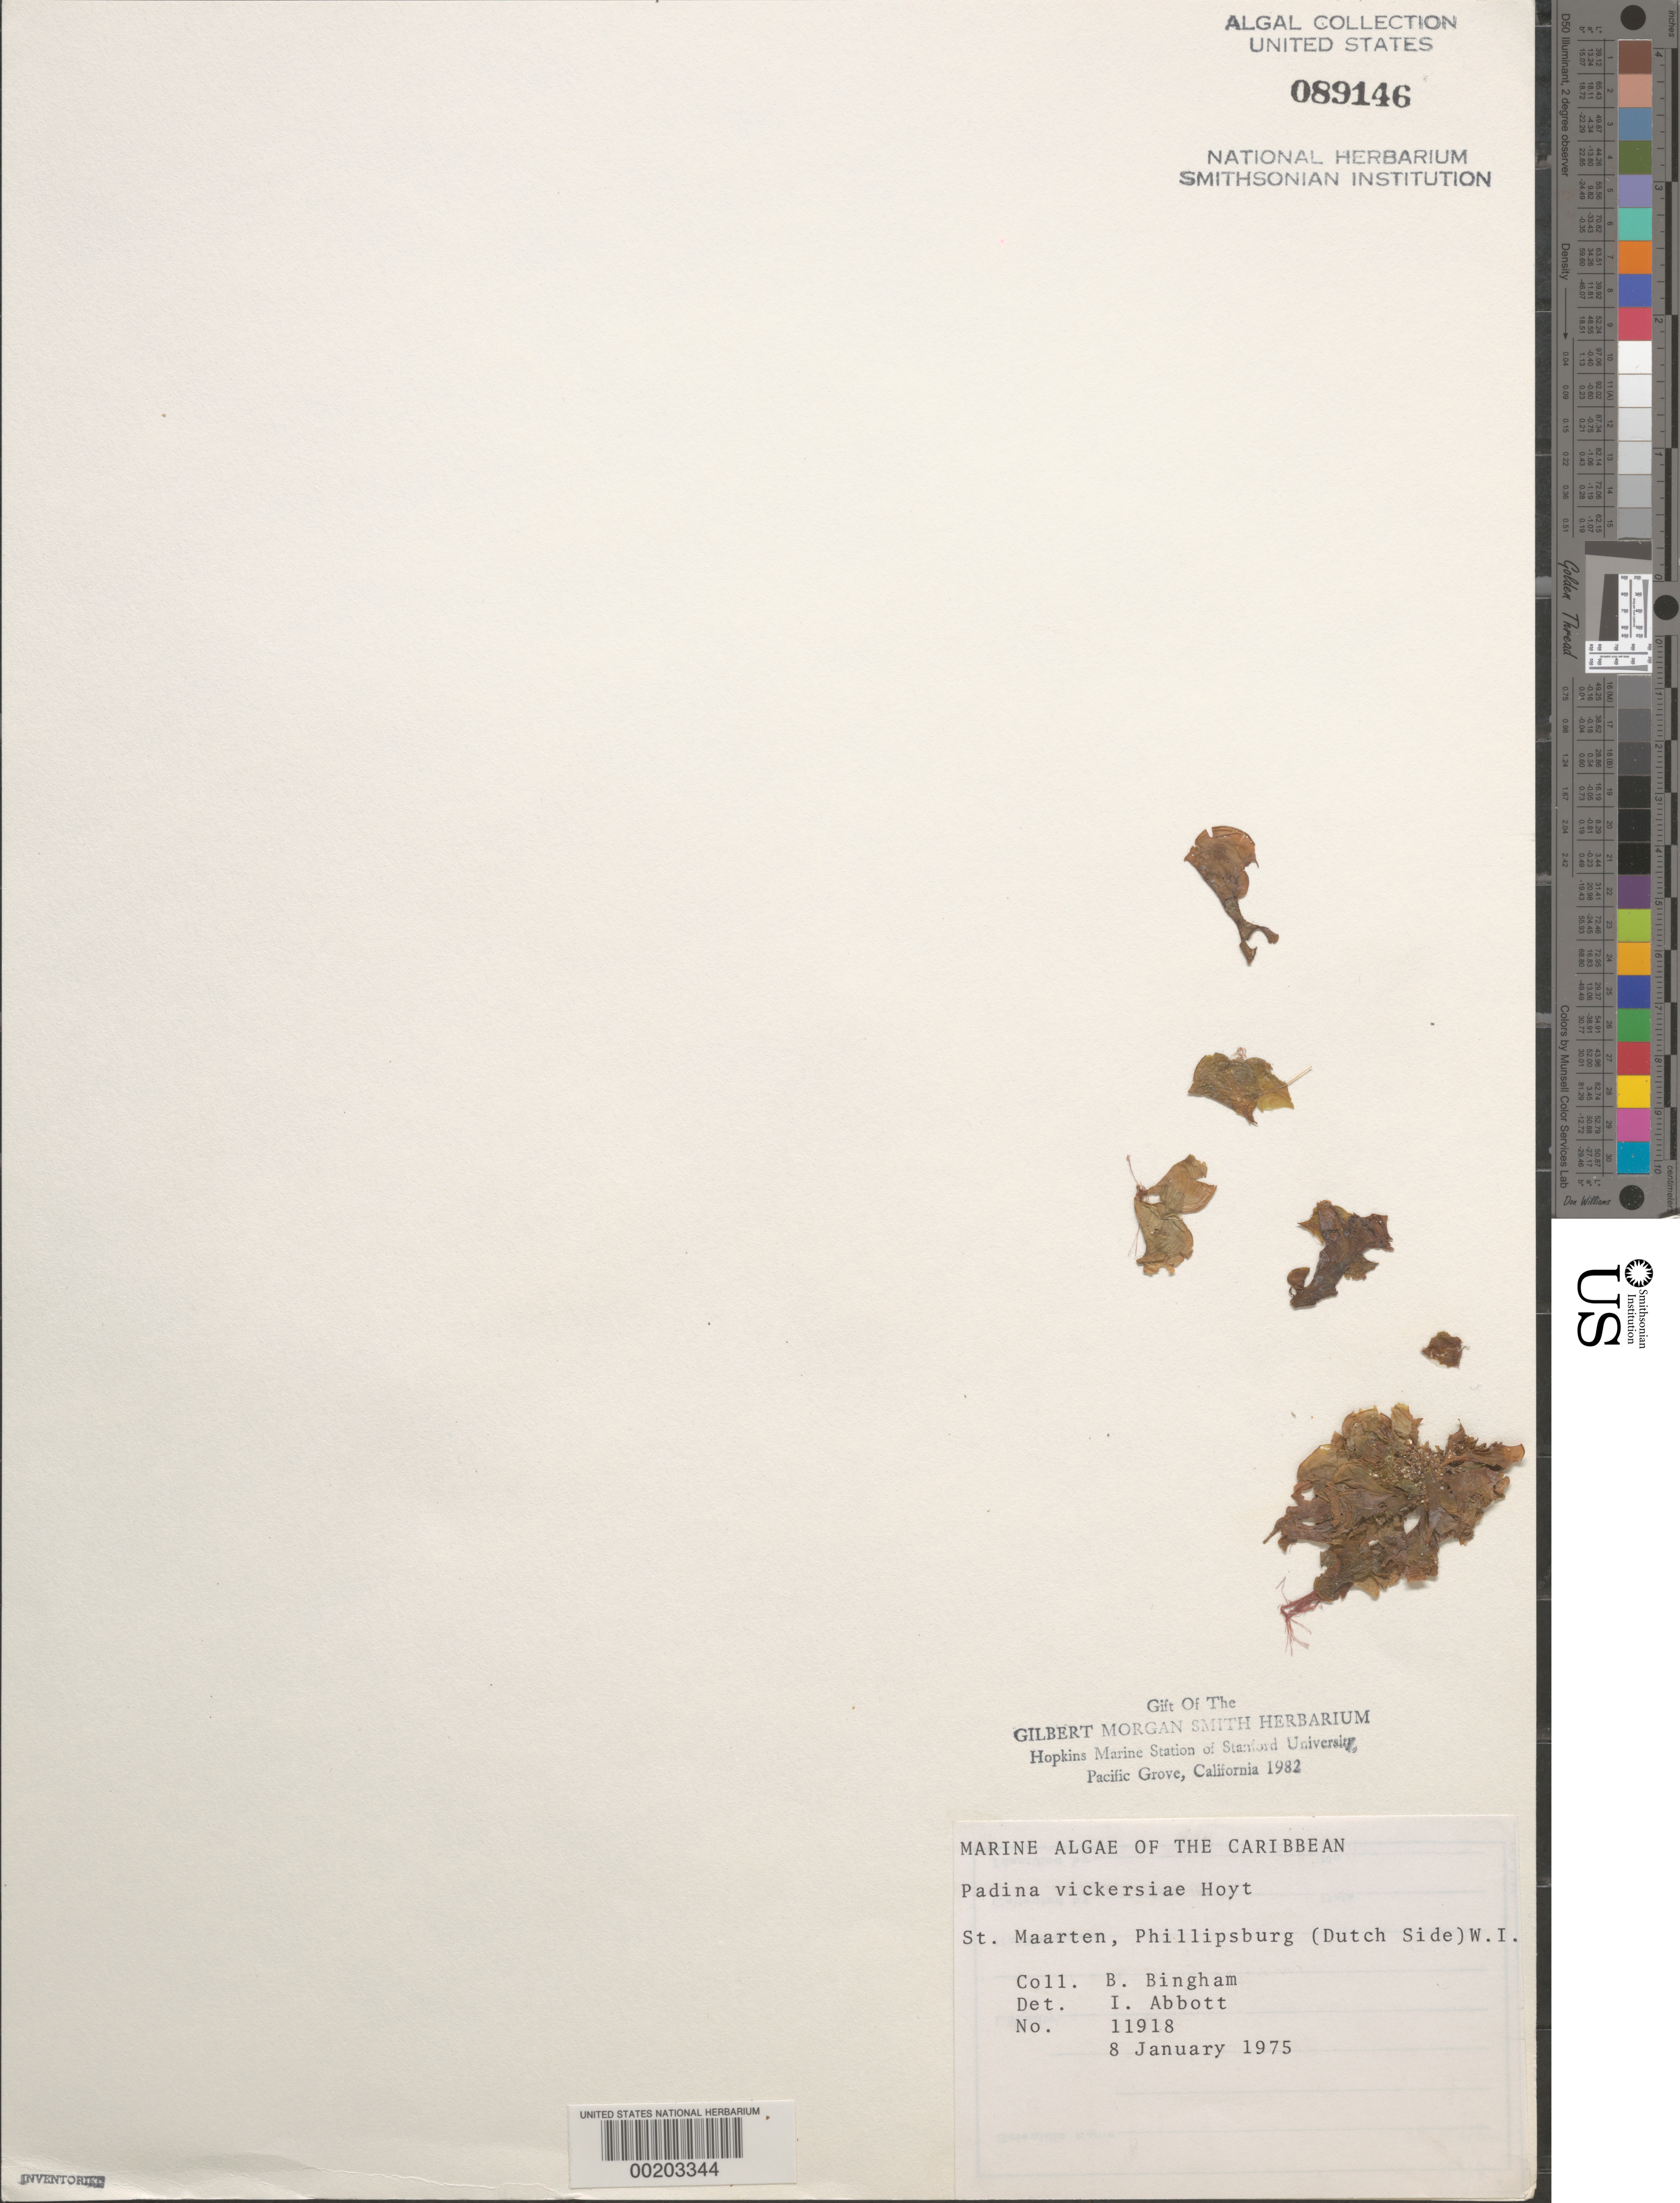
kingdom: Chromista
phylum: Ochrophyta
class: Phaeophyceae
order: Dictyotales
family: Dictyotaceae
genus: Padina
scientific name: Padina gymnospora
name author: (Kütz.) O.G. Sond.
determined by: Algae name updating Project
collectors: B. Bingham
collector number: IAA 11918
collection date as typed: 08 Jan 1975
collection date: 1975-01-08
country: Sint Maartin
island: Sint Maarten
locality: Phillipsburg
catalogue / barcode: US 89146